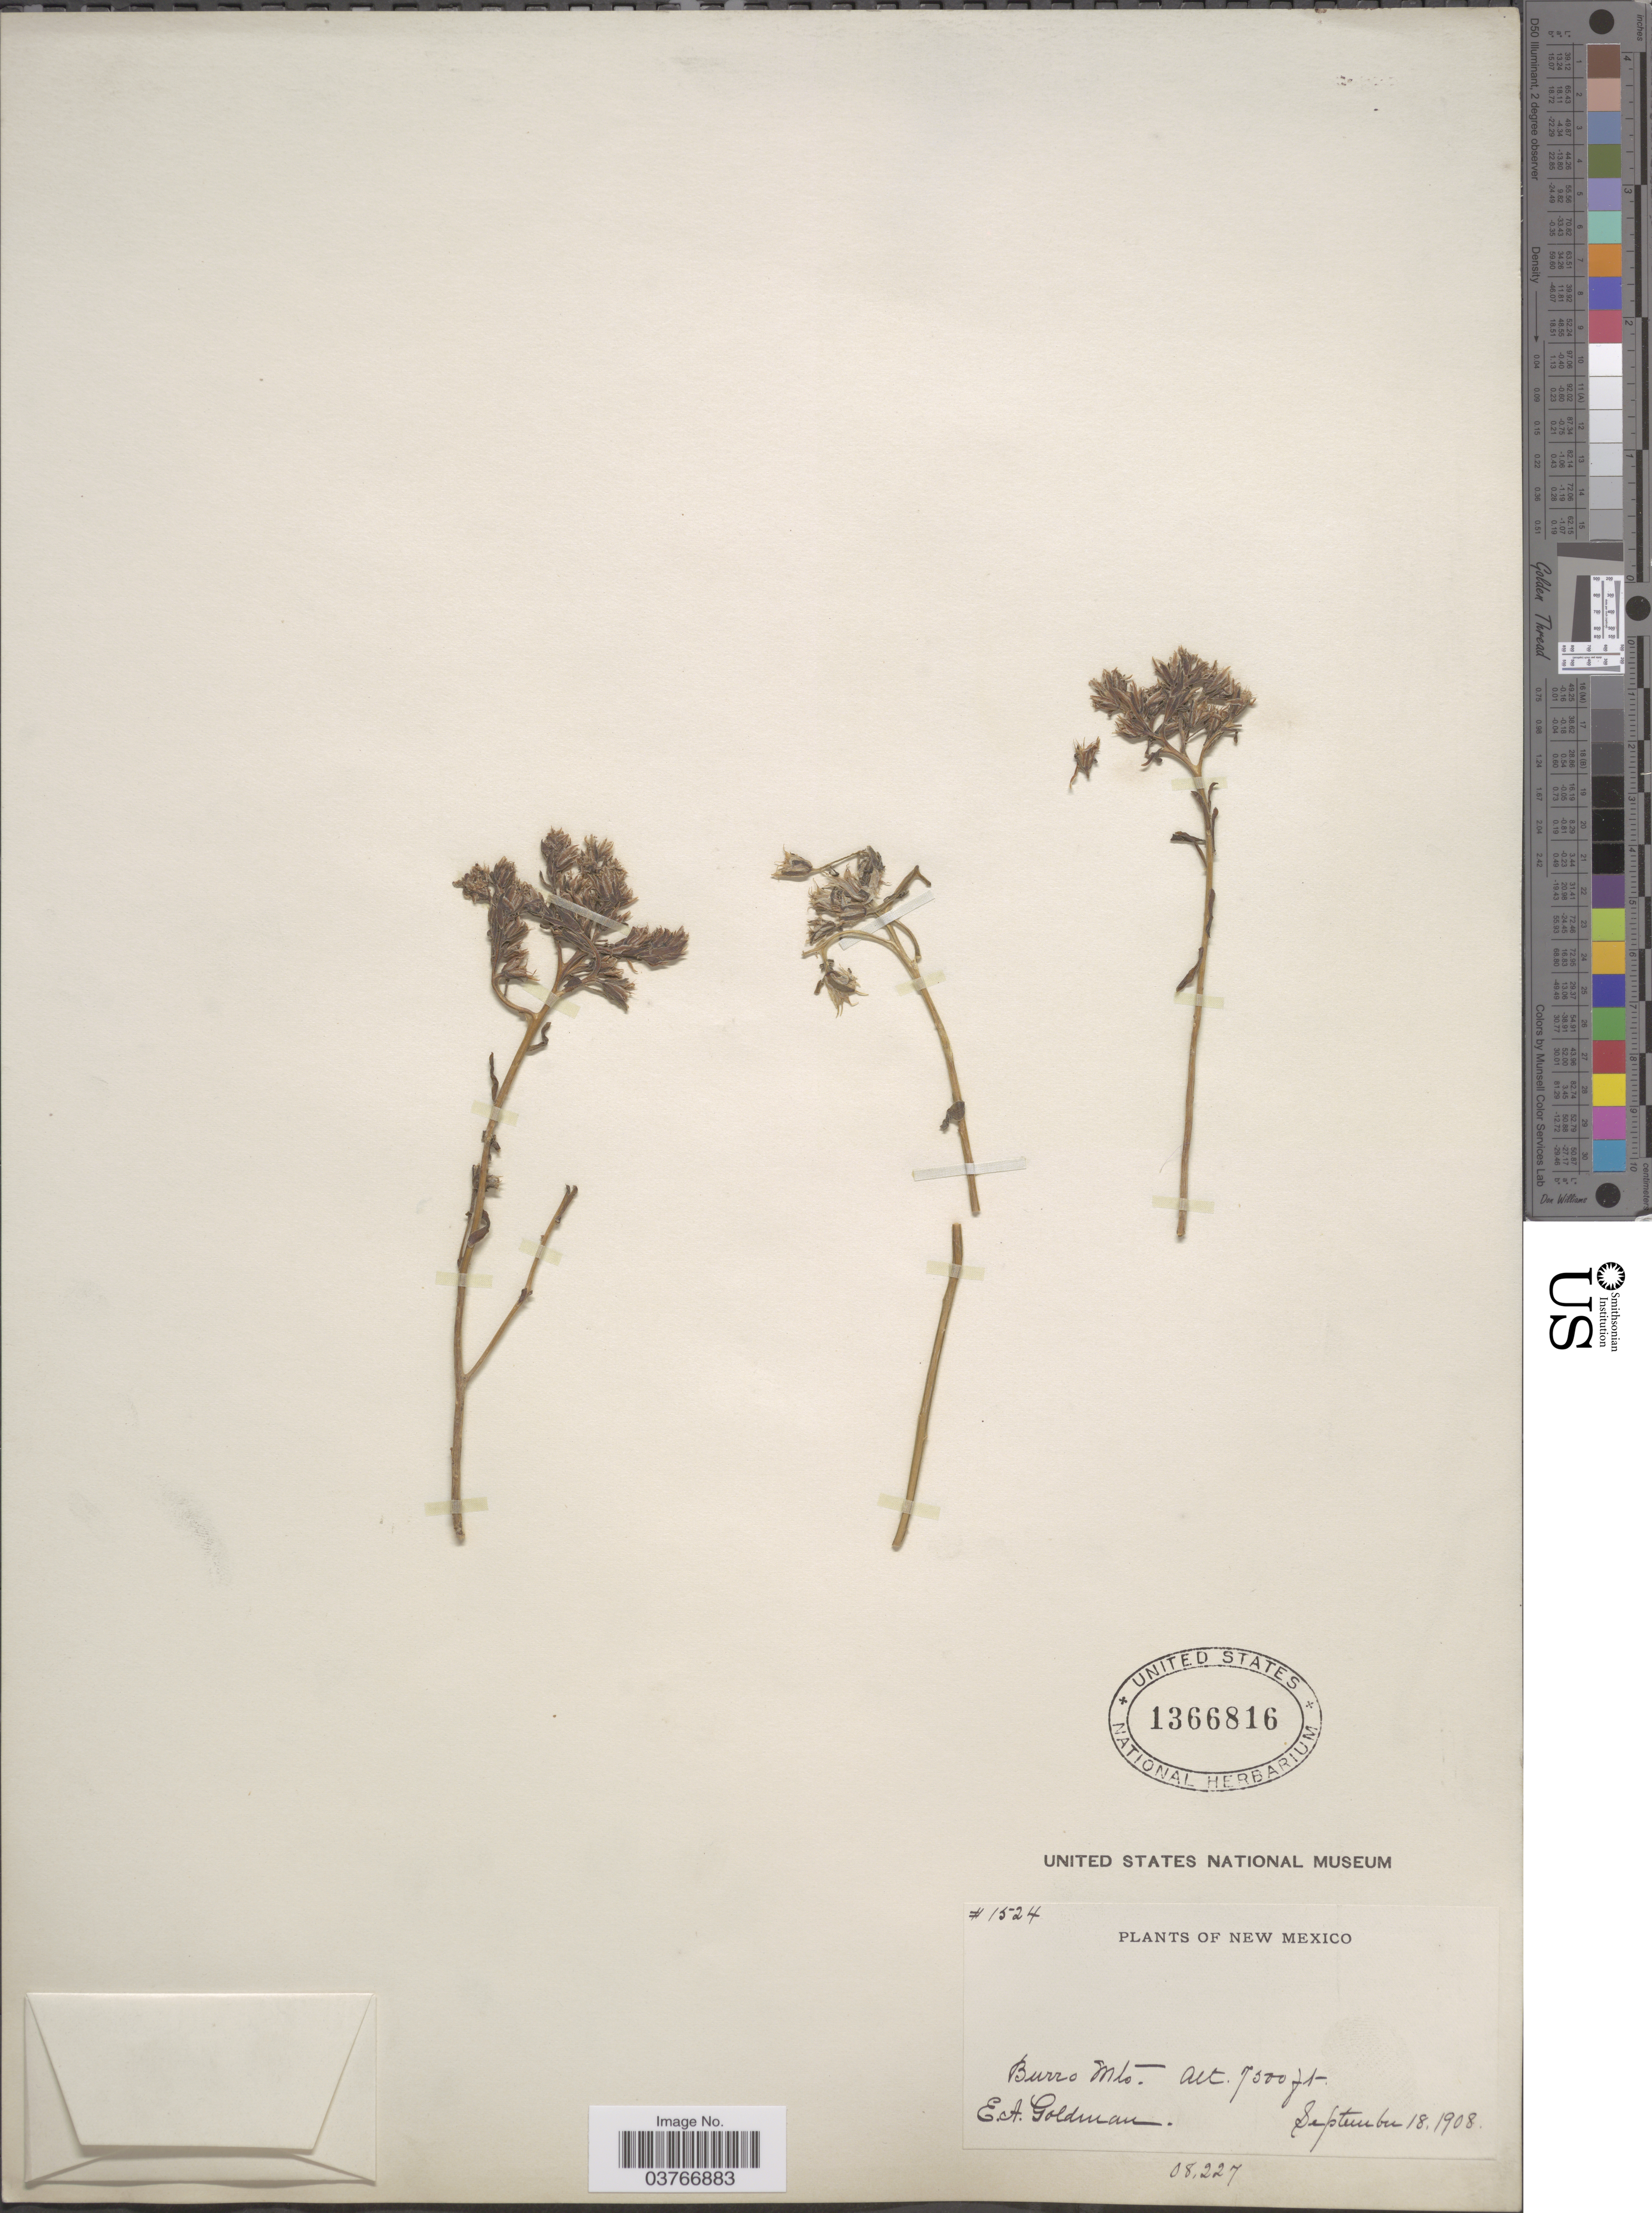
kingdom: Plantae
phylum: Tracheophyta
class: Magnoliopsida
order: Saxifragales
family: Crassulaceae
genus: Sedum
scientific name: Sedum sp.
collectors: E. A. Goldman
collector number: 1524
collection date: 1908-09-18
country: United States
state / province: New Mexico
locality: Burro Mts.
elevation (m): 2286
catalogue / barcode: US 1366816